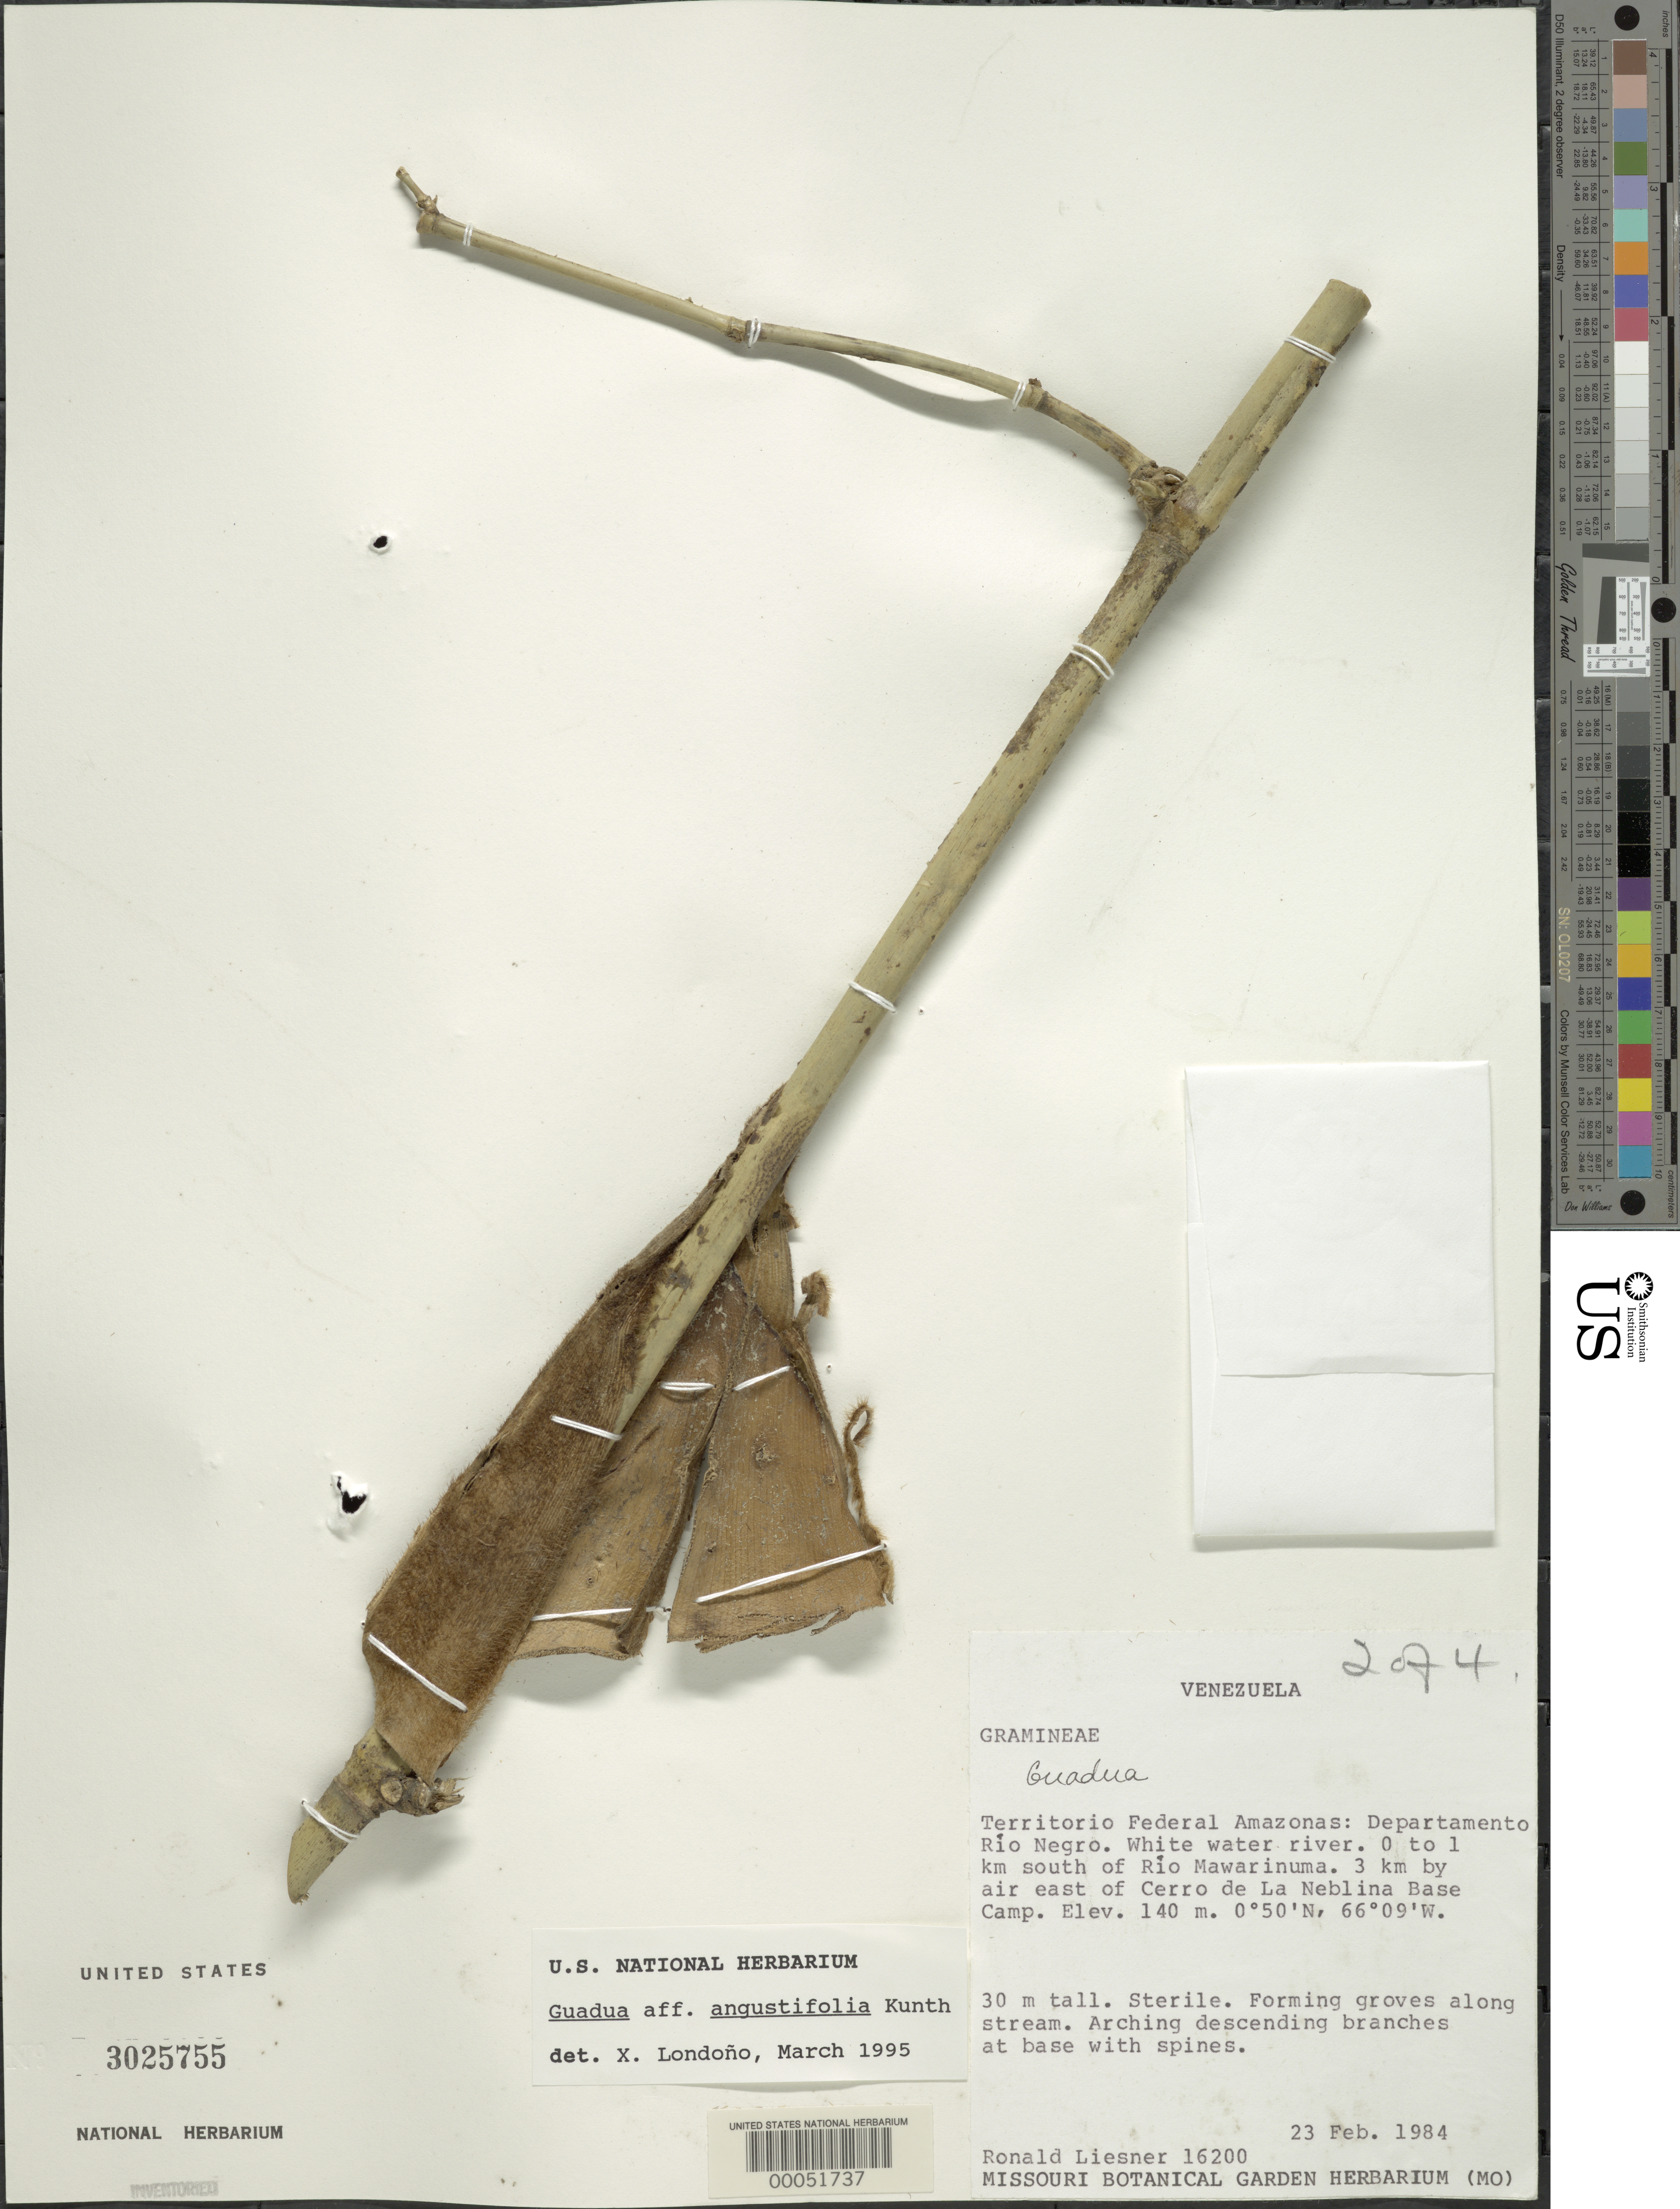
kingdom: Plantae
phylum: Tracheophyta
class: Liliopsida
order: Poales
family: Poaceae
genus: Guadua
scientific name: Guadua angustifolia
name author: Kunth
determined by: Londoño, X., (TULV), Jardin Botanico "Juan Maria Cespedes"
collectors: R. L. Liesner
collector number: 16200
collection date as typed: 23 Feb 1984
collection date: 1984-02-23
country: Venezuela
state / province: Amazonas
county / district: Rio Negro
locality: Rio mawarinuma, lat 00 50'n: long 66 09'w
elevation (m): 140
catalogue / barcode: US 3025755